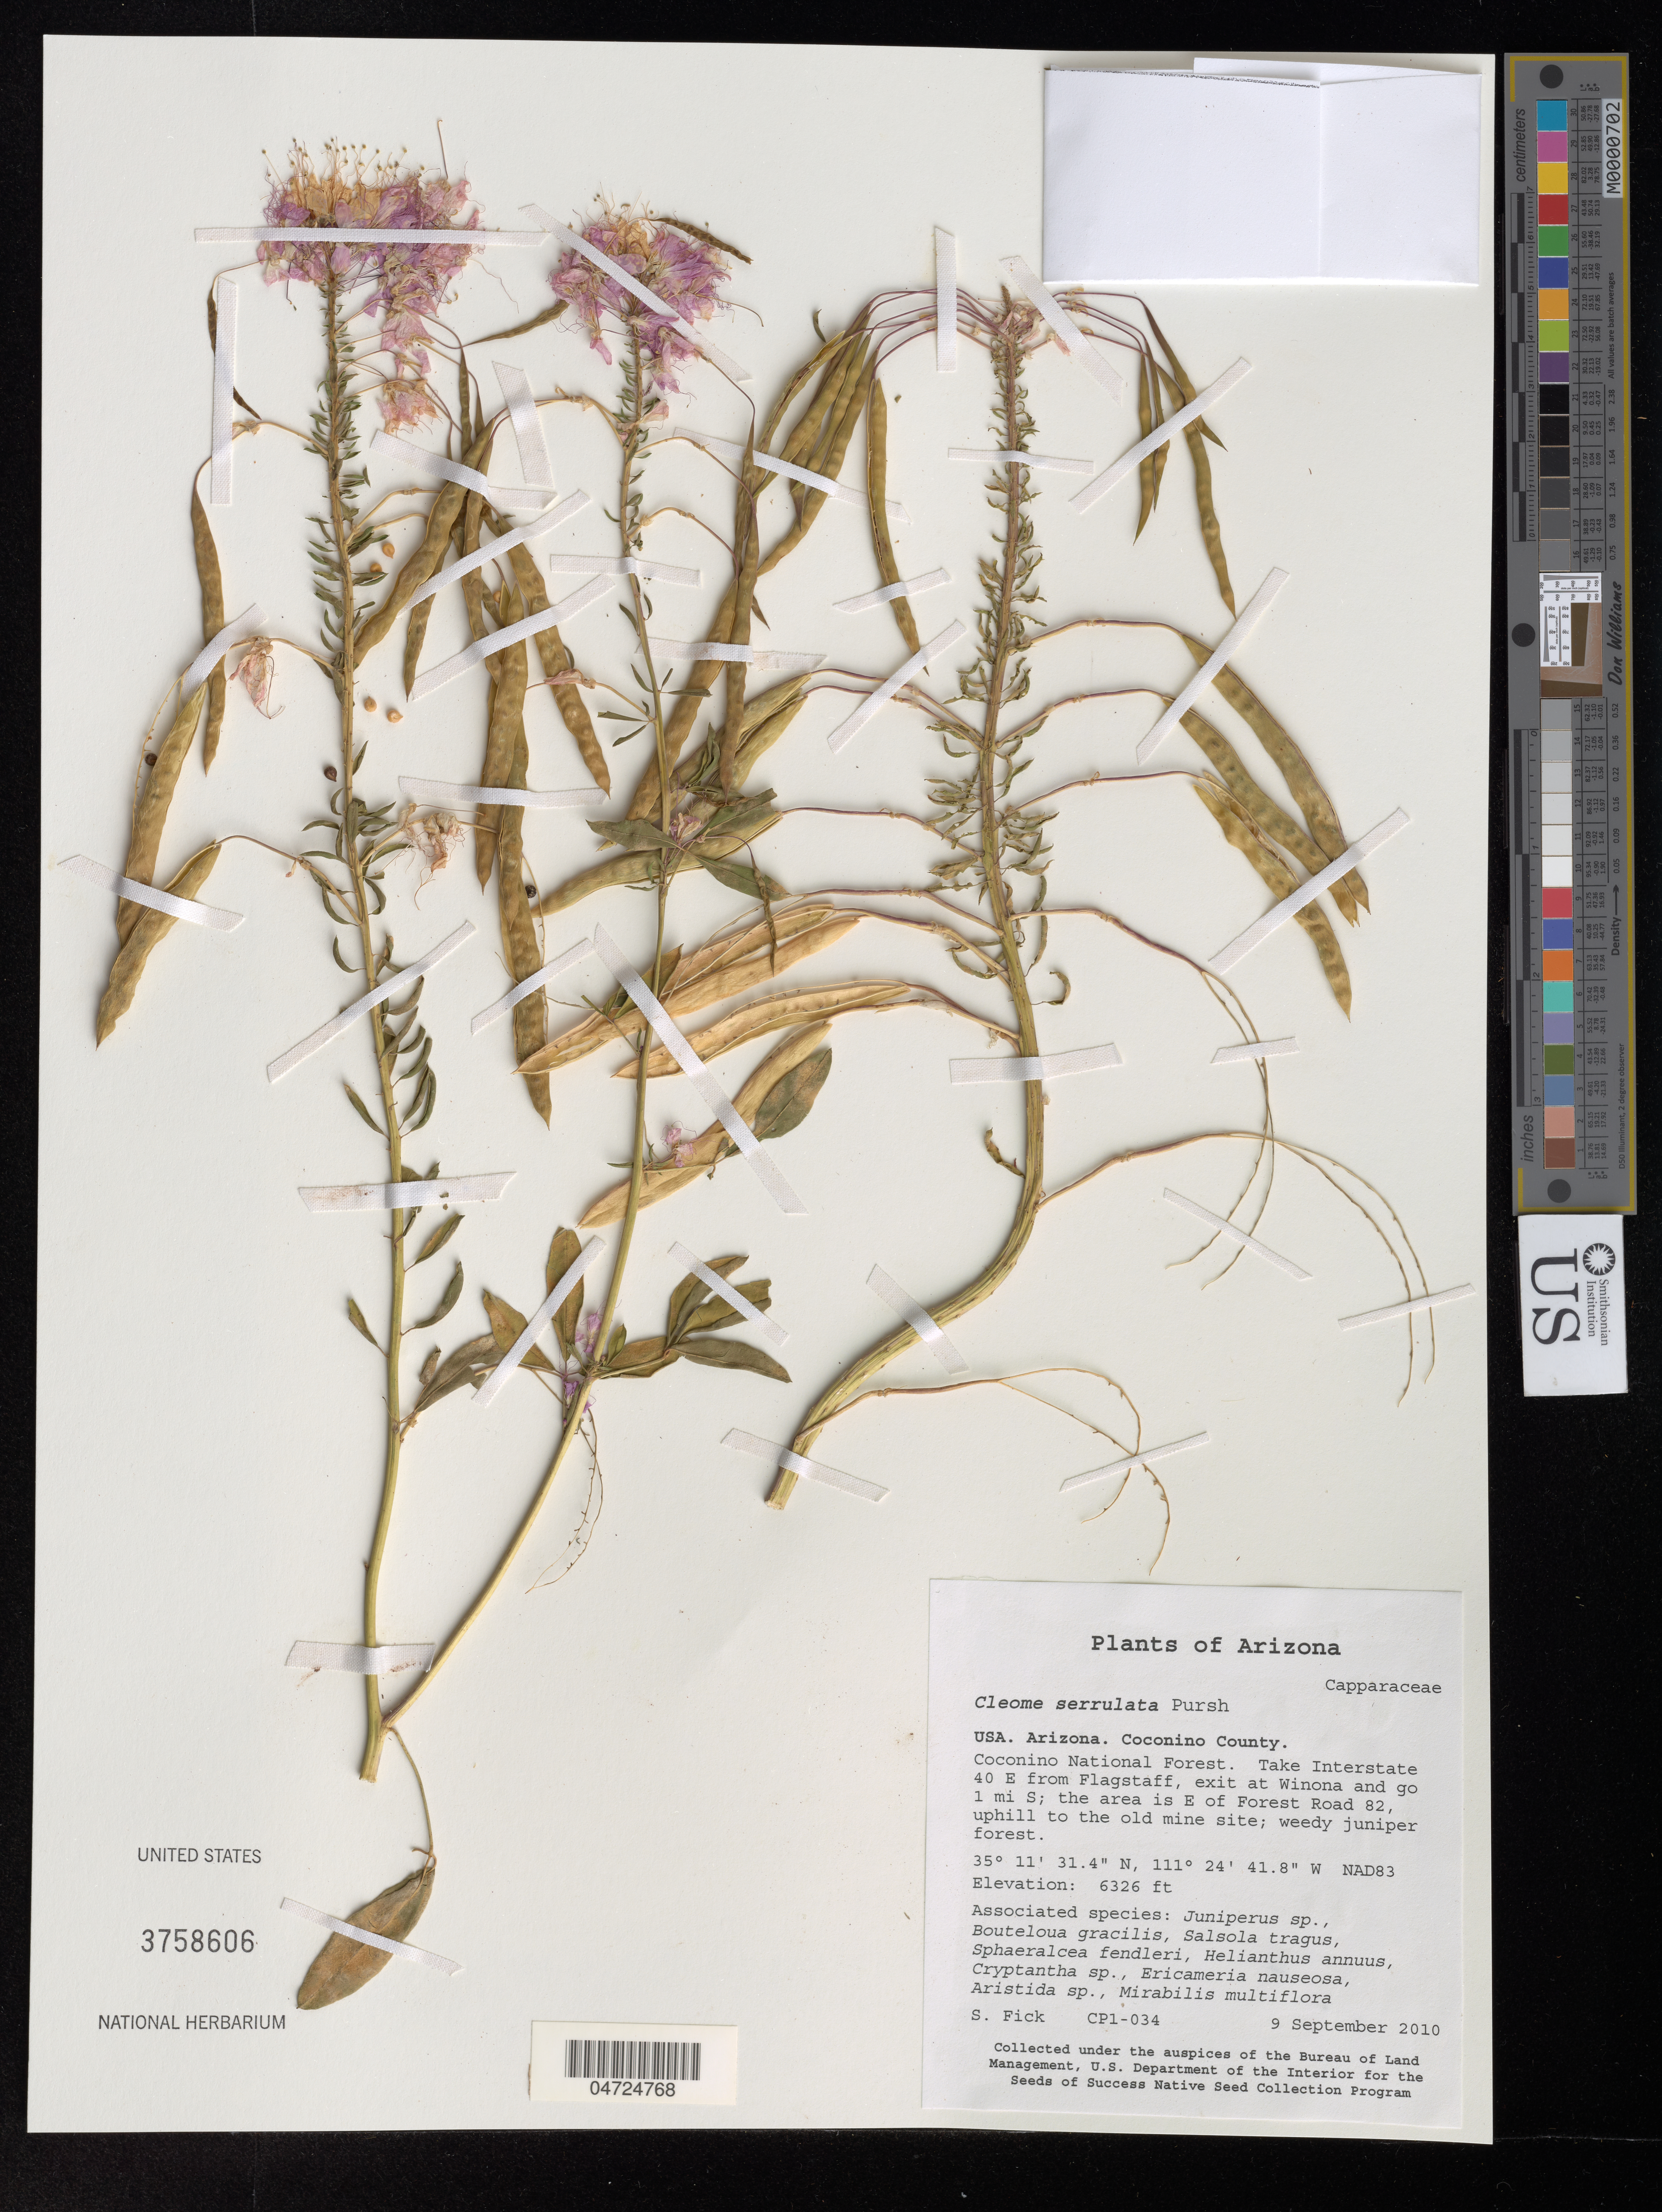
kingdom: Plantae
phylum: Tracheophyta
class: Magnoliopsida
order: Brassicales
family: Cleomaceae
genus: Cleomella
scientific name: Cleomella serrulata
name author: (Pursh) Roalson & J.C. Hall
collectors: S. Fick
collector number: CP1-034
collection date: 2010-09-09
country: United States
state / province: Arizona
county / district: Coconino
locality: Coconino County. Coconino National Forest. Take Interstate 40 E from Flagstaff, exit at Winona and go 1 mi S; the area is E of Forest Road 82, uphill to the old mine site. NAD83.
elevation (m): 1928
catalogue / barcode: US 3758606